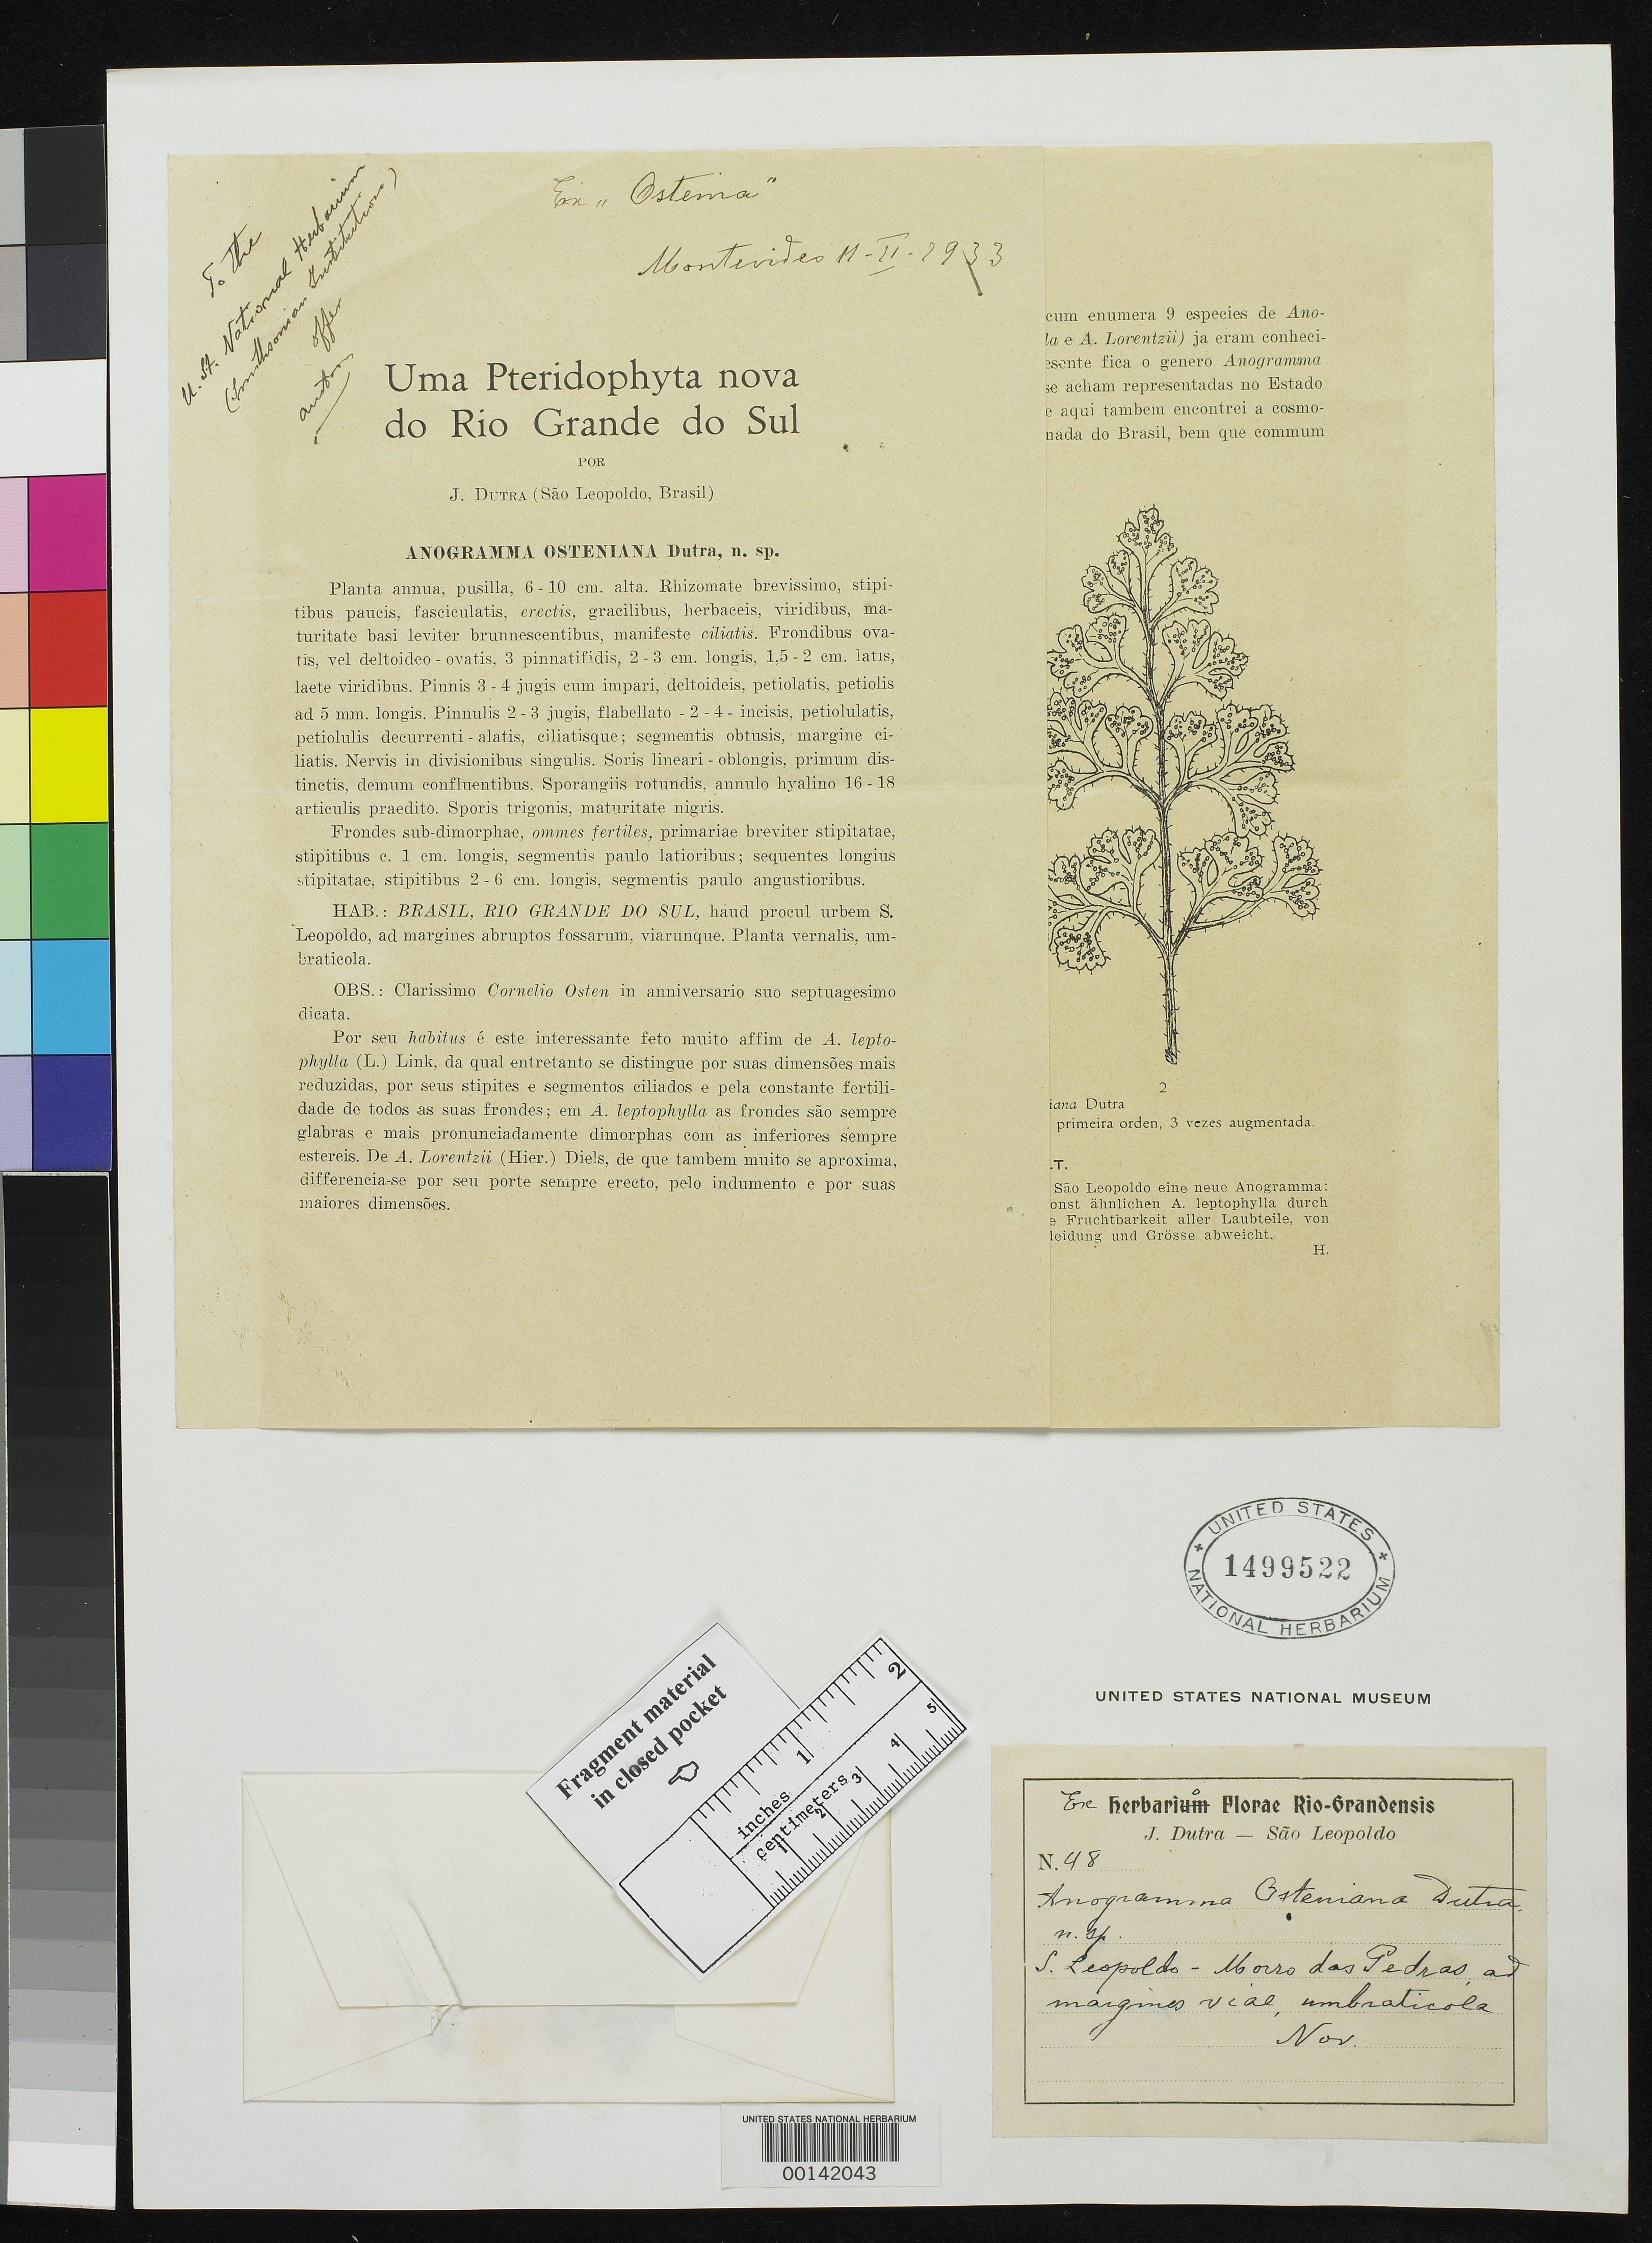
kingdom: Plantae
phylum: Tracheophyta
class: Polypodiopsida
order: Polypodiales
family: Pteridaceae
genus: Anogramma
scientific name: Anogramma osteniana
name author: Dutra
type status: Type Fragment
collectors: J. Dutra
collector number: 48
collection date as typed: Nov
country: Brazil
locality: S. Leopoldo, Morro de Pedras.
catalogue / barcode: US 1499522